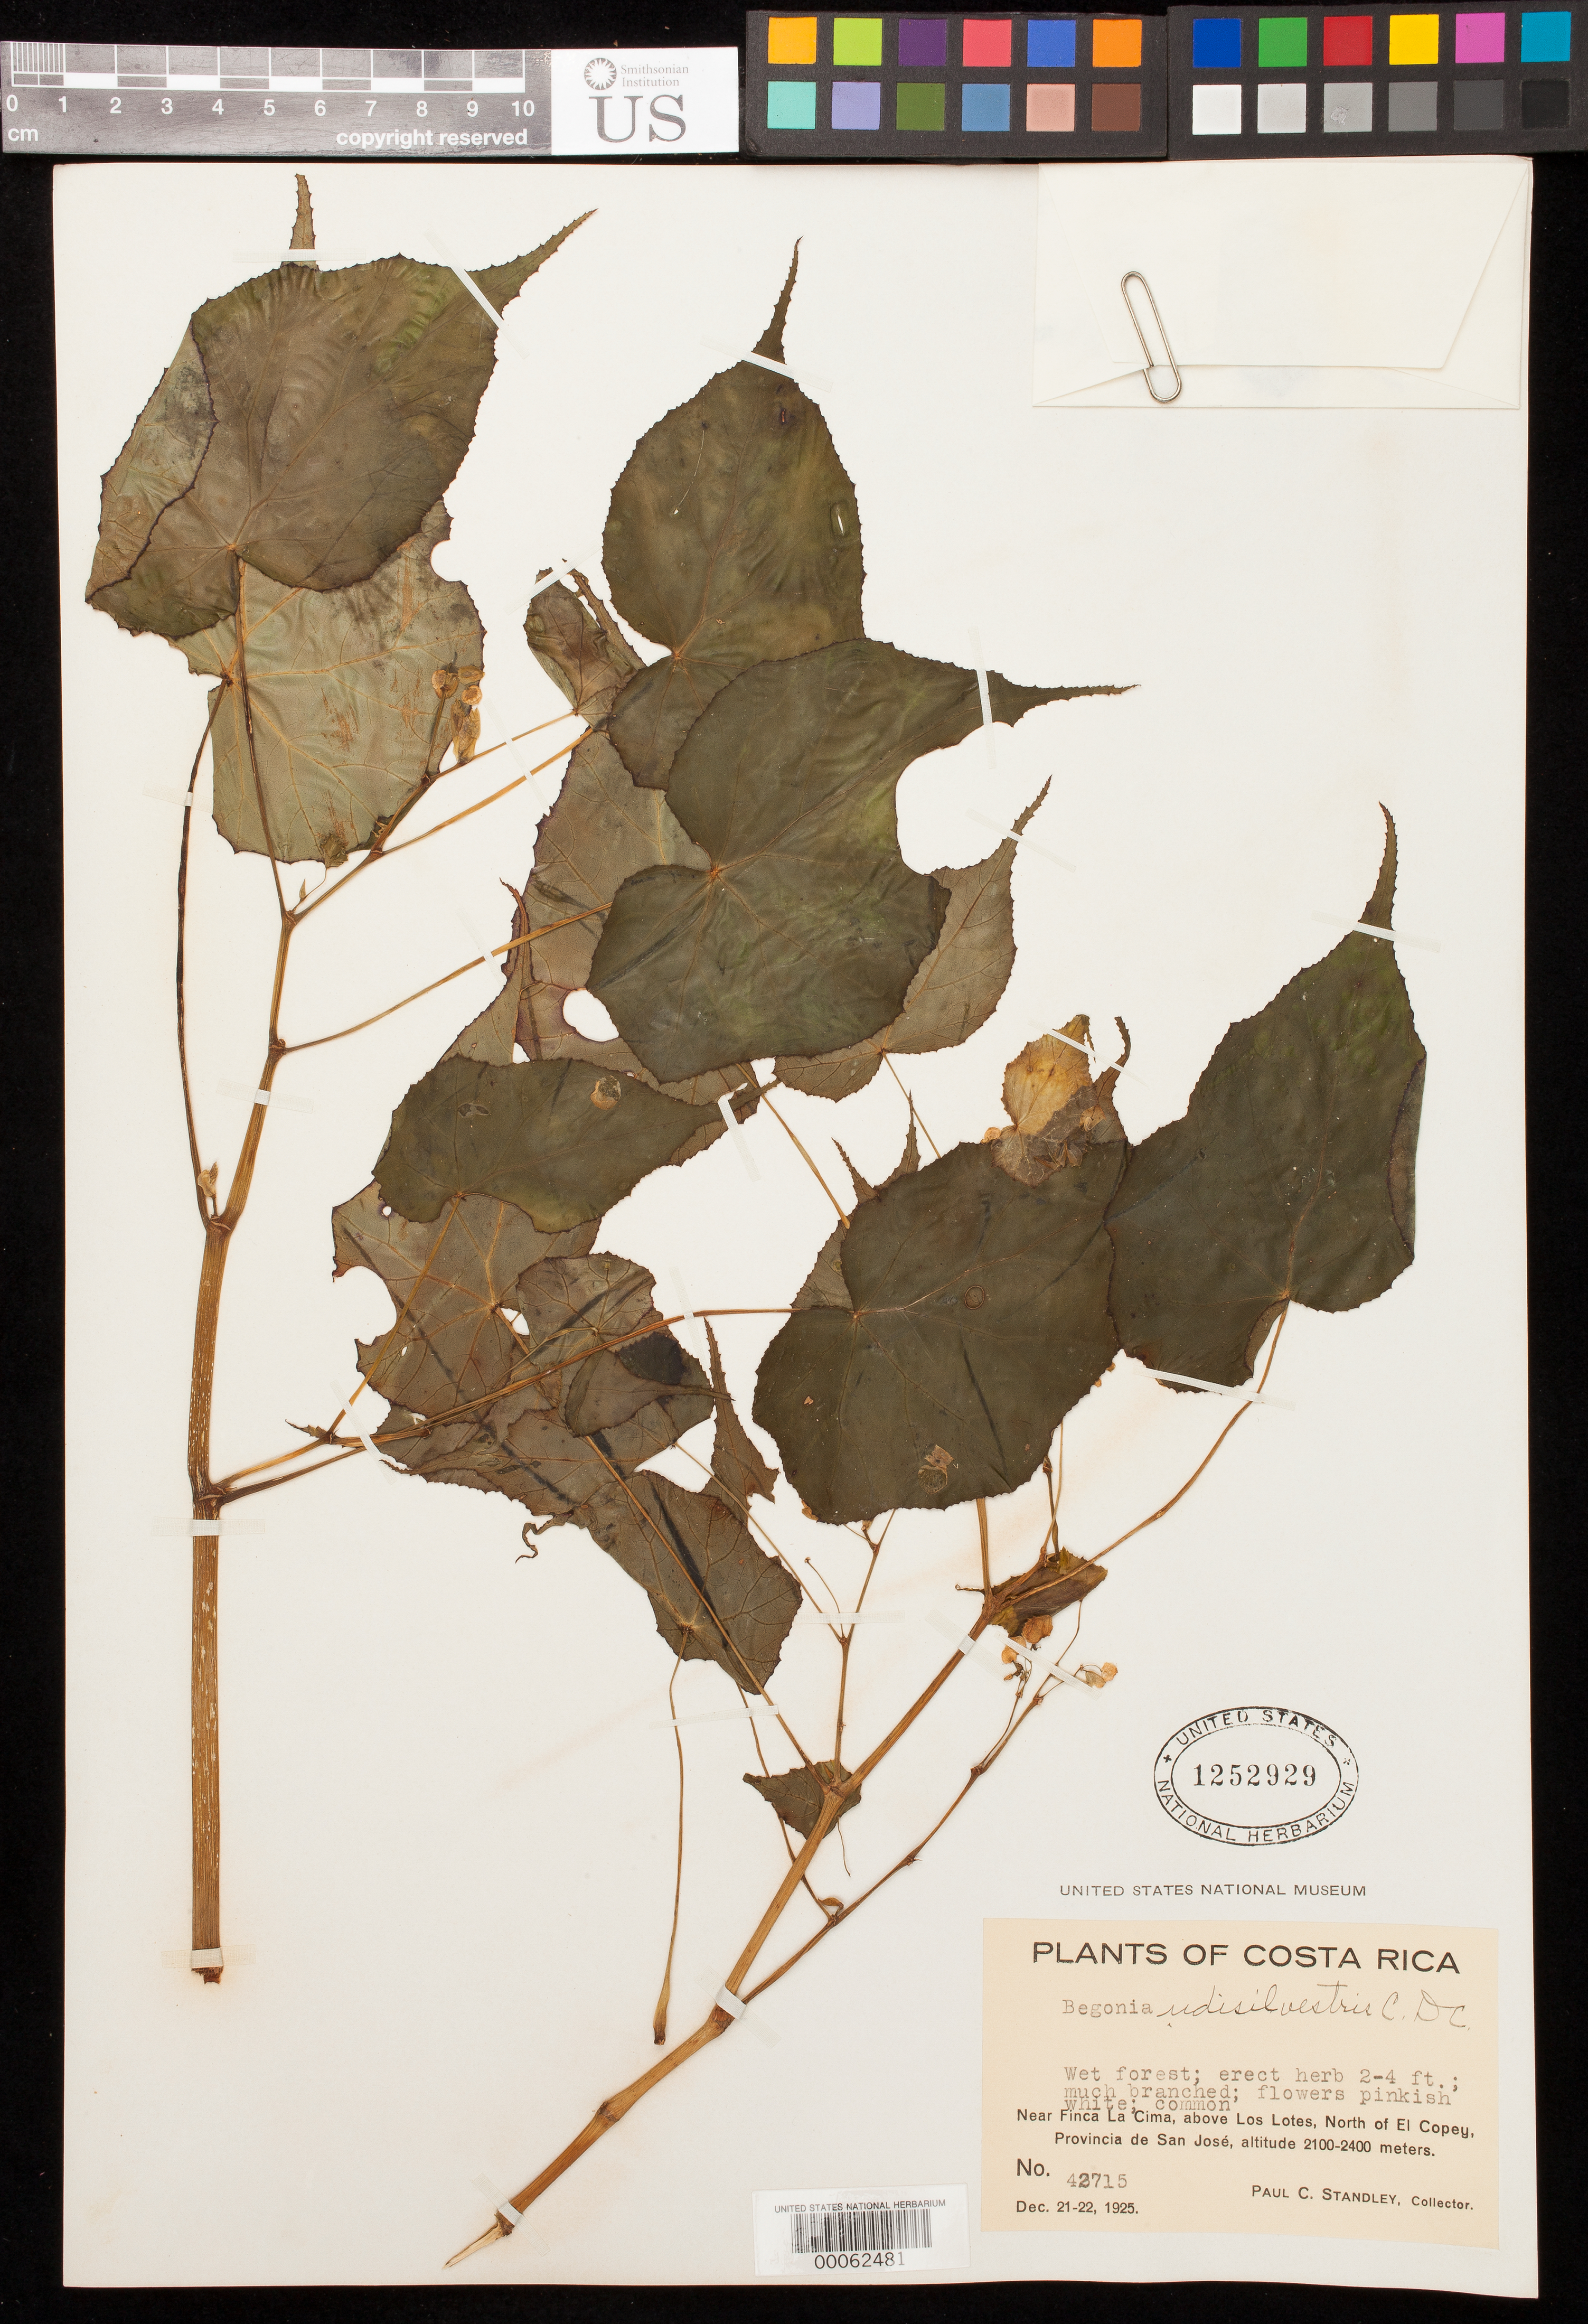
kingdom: Plantae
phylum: Tracheophyta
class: Magnoliopsida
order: Cucurbitales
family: Begoniaceae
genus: Begonia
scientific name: Begonia udisilvestris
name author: C. DC.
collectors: P. C. Standley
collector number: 42715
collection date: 1925-12-21/1925-12-22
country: Costa Rica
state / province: San José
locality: Near Finca La Cima, above Los Lotes, North of El Copey.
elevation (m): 2100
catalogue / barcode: US 1252929